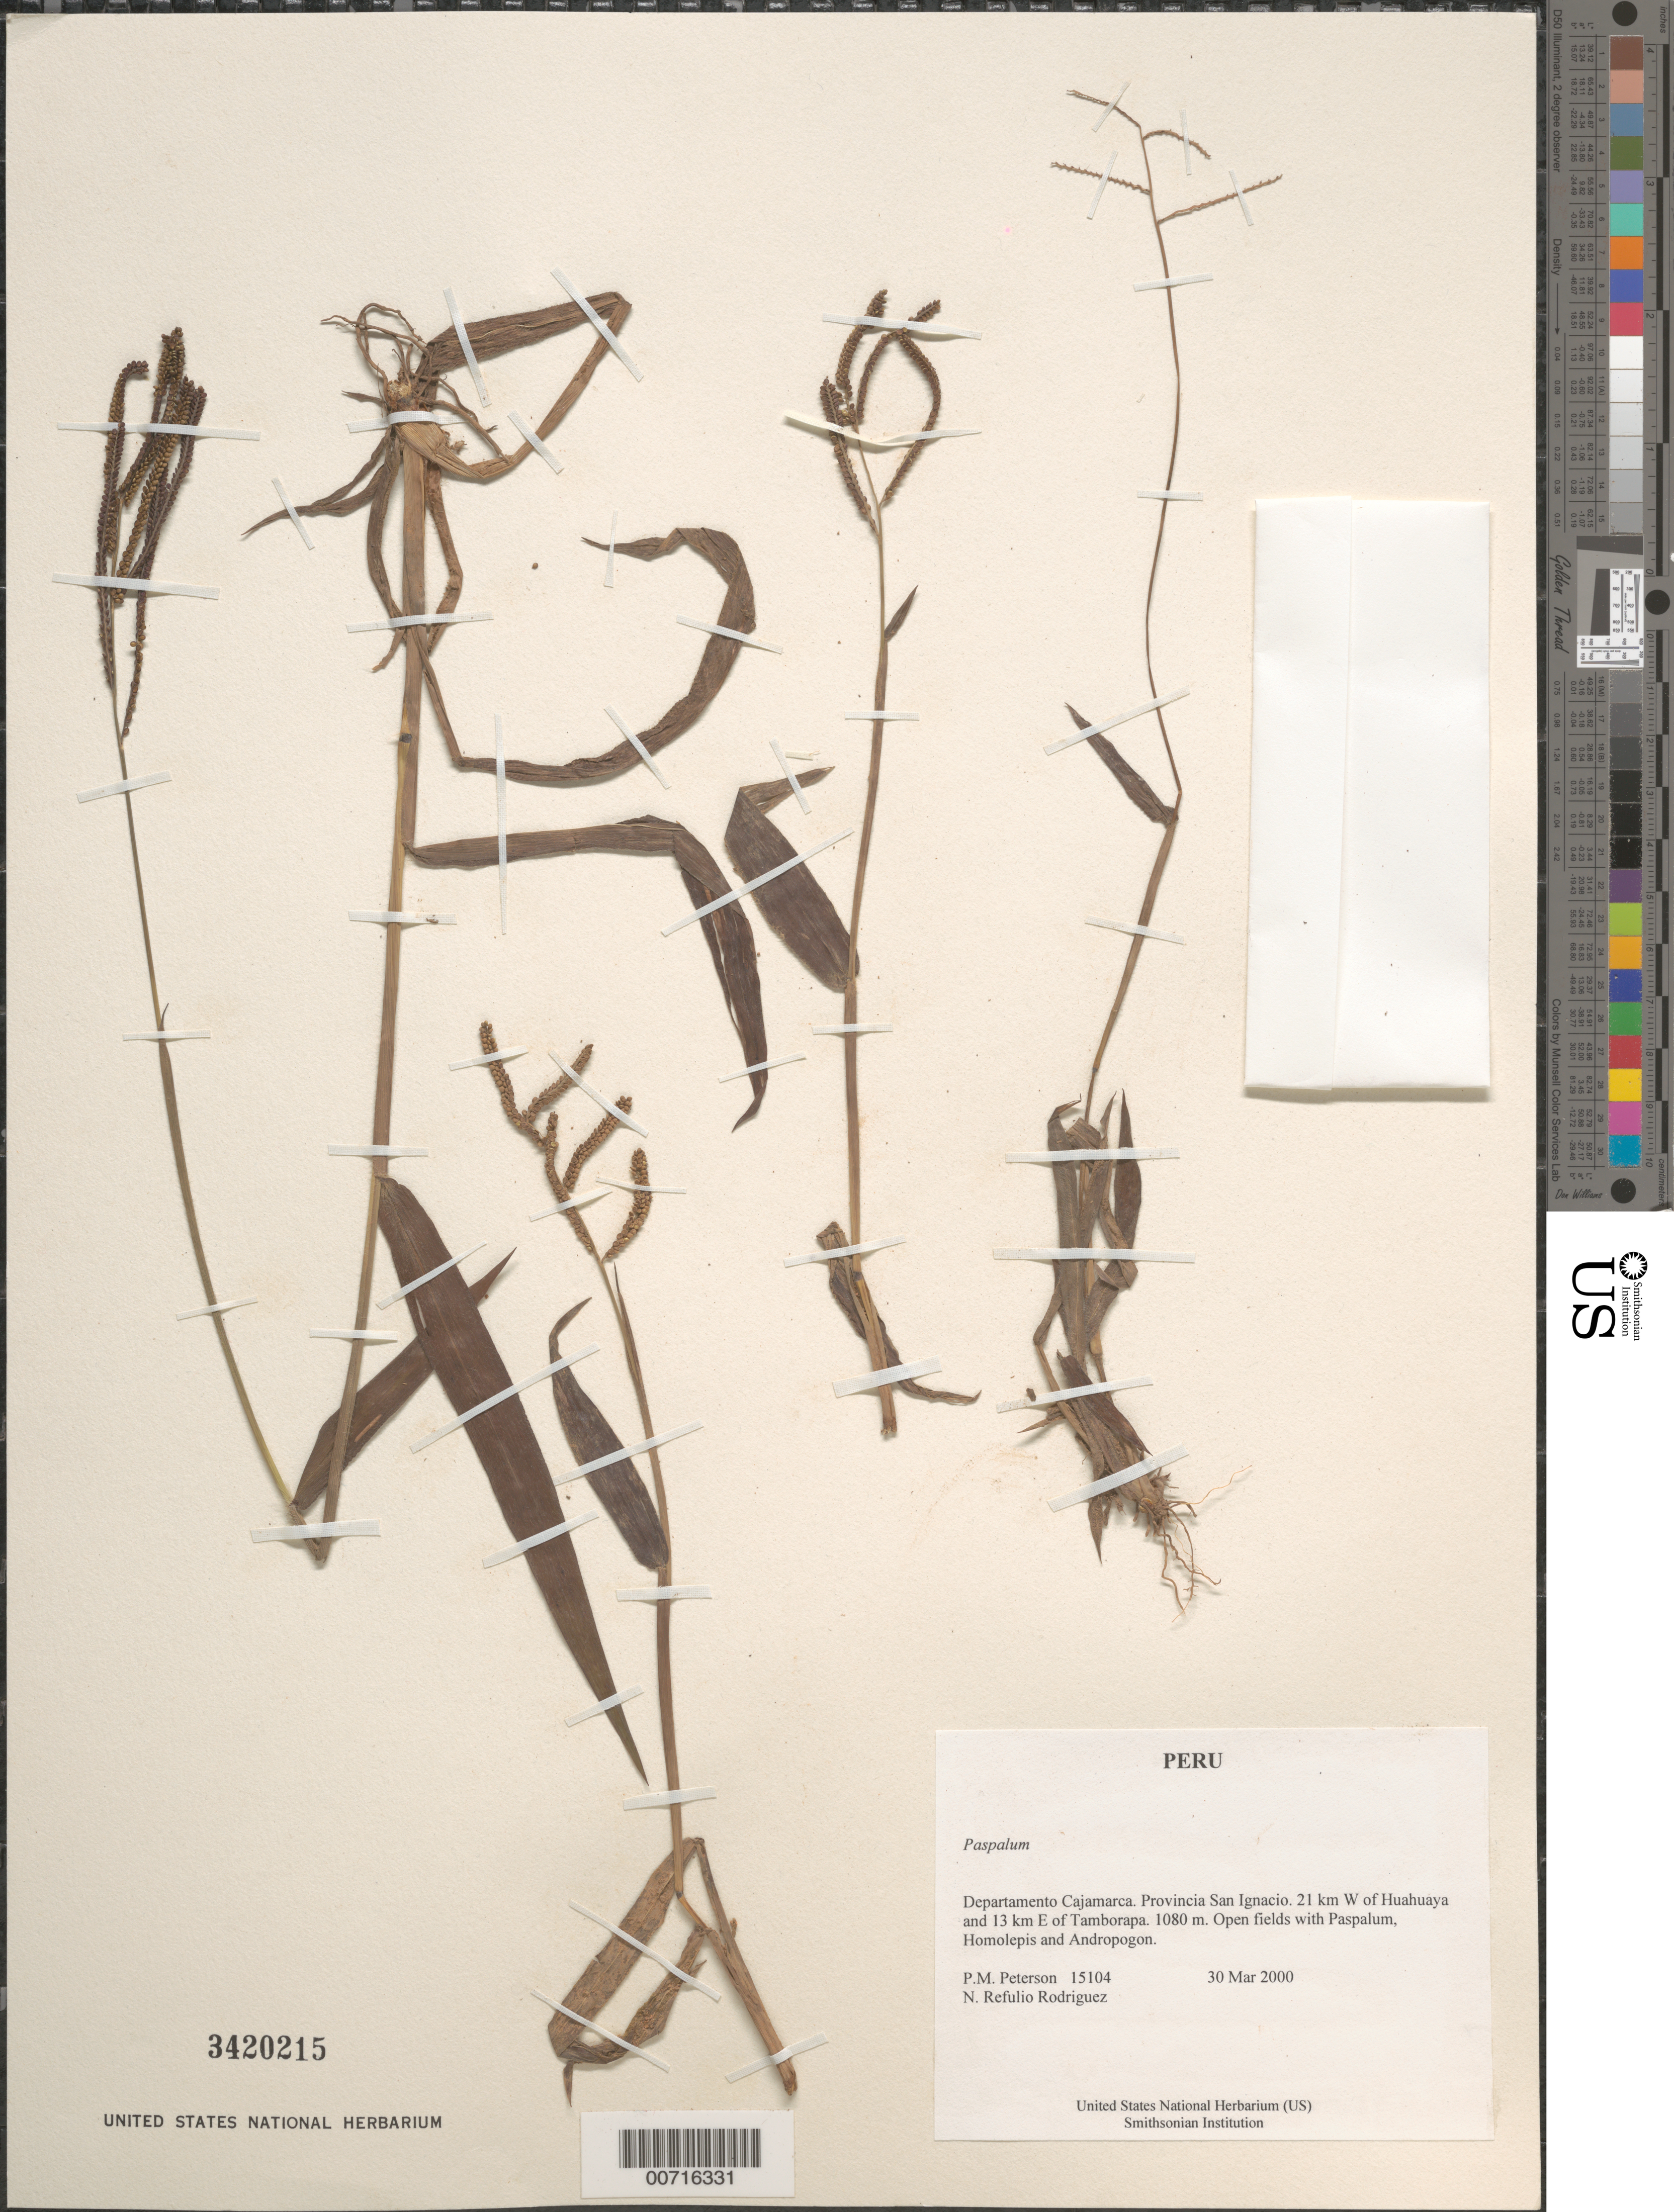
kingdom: Plantae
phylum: Tracheophyta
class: Liliopsida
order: Poales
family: Poaceae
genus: Paspalum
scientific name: Paspalum sp.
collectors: P. M. Peterson & N. Refulio-Rodríguez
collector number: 15104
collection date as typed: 30 Mar 2000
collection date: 2000-03-30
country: Peru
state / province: Cajamarca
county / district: San Ignacio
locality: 21 km W of Huahuaya and 13 km E of Tamborapa.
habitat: Open fields with Paspalum, Homolepis and Andropogon.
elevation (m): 1080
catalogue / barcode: US 3420215